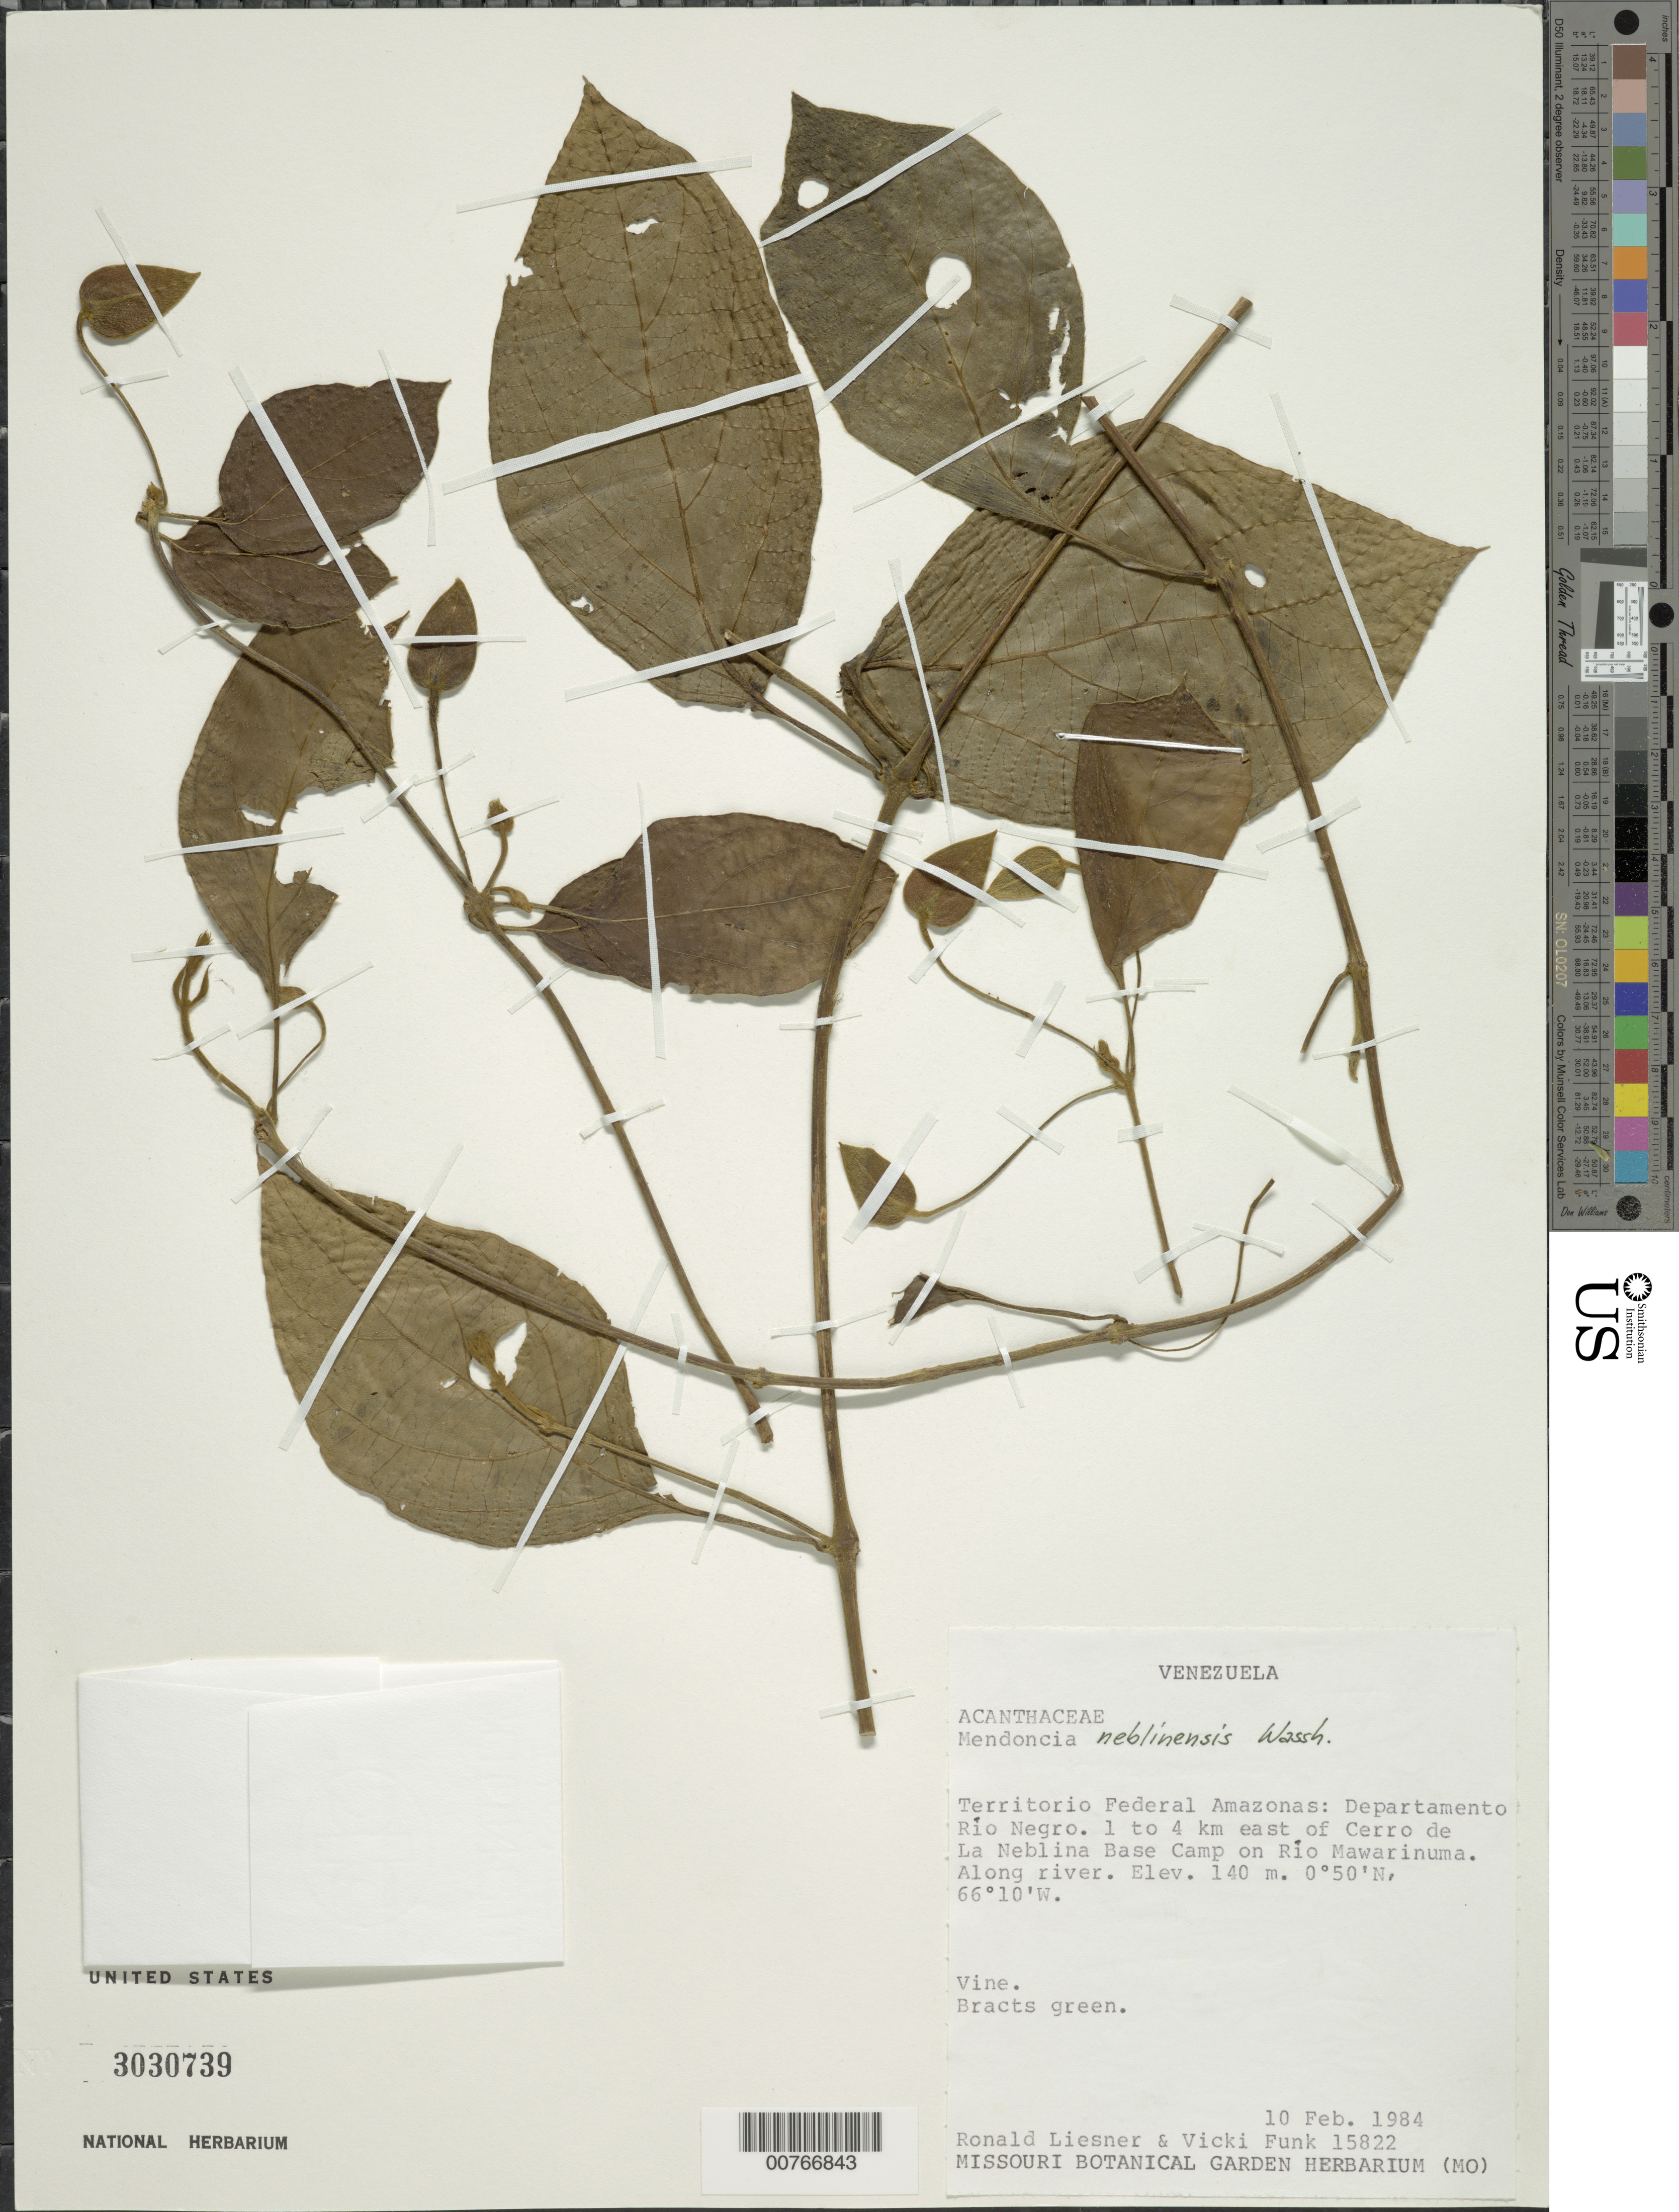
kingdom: Plantae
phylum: Tracheophyta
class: Magnoliopsida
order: Lamiales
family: Acanthaceae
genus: Mendoncia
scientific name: Mendoncia neblinensis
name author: Wassh.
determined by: Wasshausen, Dieter C., (BOT), Smithsonian Institution - National Museum of Natural History (UNITED STATES)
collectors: R. L. Liesner & V. Funk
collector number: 15822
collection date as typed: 10-Feb-84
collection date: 1984-02-10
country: Venezuela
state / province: Amazonas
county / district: Río Negro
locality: Río Mawarinuma, 1-4 km E of Cerro de La Neblina Base Camp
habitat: Along river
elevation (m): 140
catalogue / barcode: US 3030739